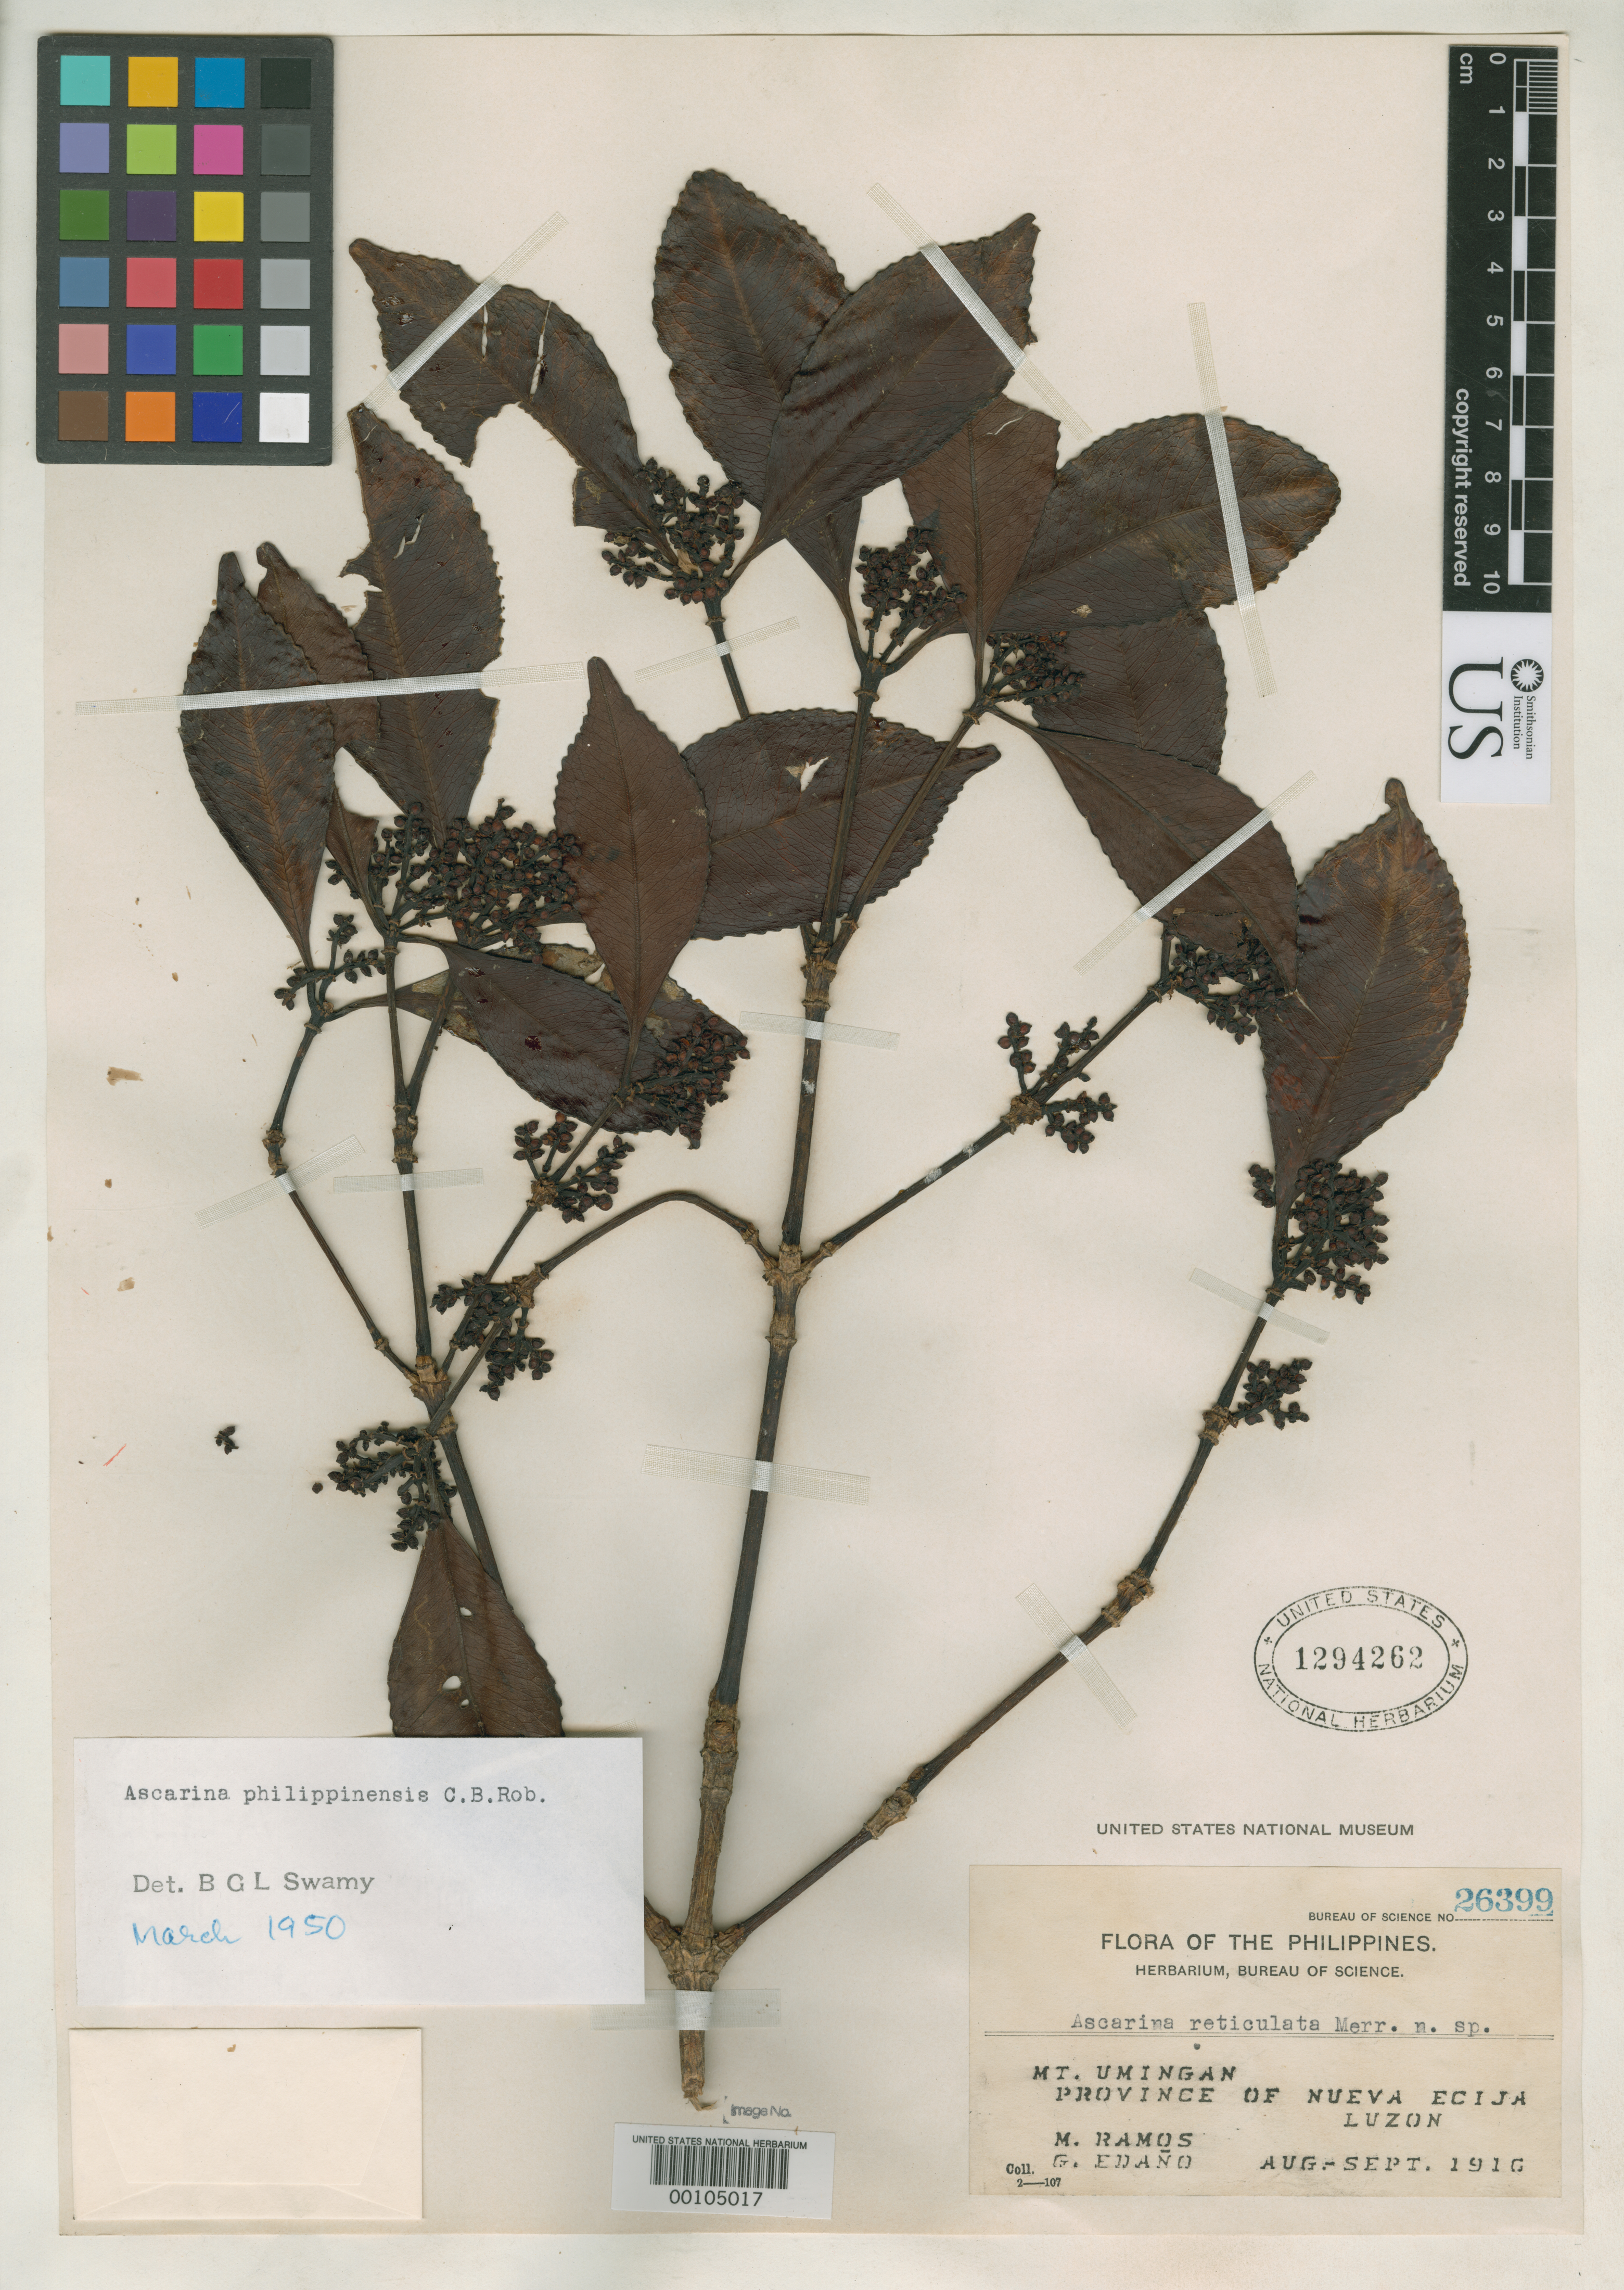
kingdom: Plantae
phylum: Tracheophyta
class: Magnoliopsida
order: Chloranthales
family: Chloranthaceae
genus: Ascarina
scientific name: Ascarina reticulata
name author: Merr.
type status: Isotype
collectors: M. Ramos & G. E. Edaño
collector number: Bur. Sci. 26399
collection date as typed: Aug 1916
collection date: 1916-08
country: Philippines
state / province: Central Luzon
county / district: Nueva Ecija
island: Luzon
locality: Mt. Umingan.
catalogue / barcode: US 1294262